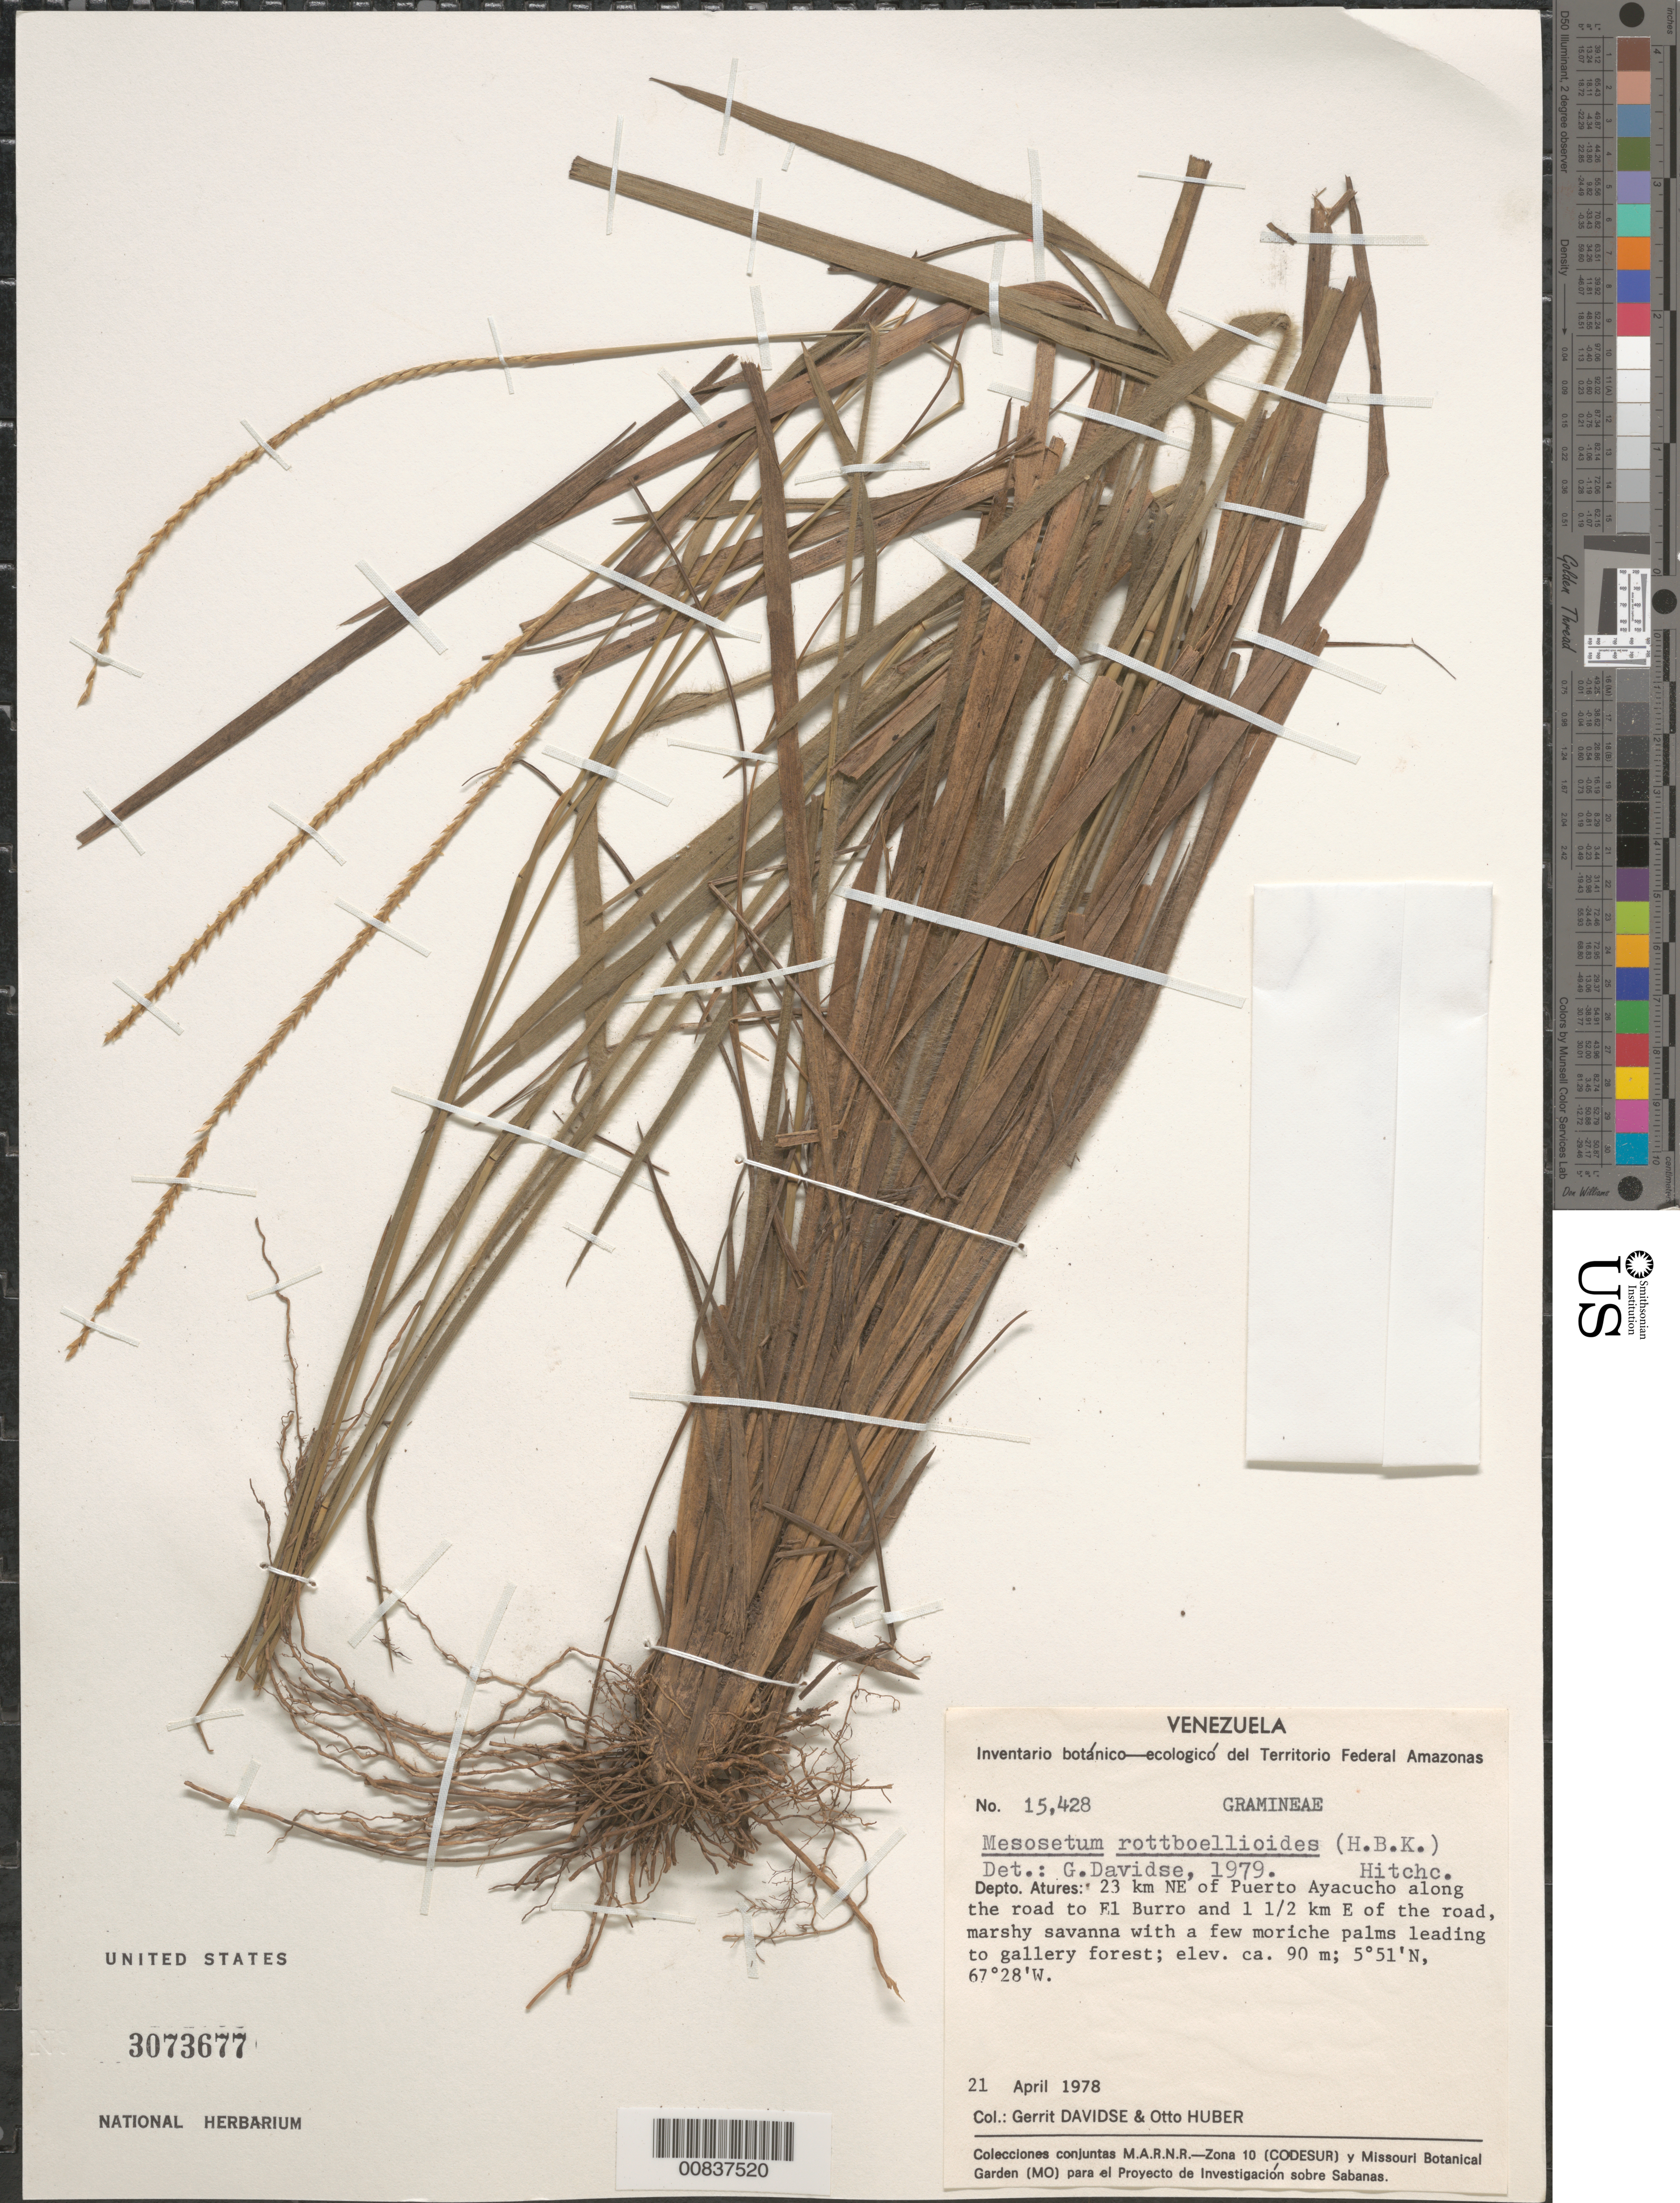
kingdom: Plantae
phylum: Tracheophyta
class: Liliopsida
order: Poales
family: Poaceae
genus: Mesosetum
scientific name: Mesosetum rottboellioides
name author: (Kunth) Hitchc.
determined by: Davidse, Gerrit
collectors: G. Davidse & O. Huber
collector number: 15428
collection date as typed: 21-Apr-78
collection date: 1978-04-21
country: Venezuela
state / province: Amazonas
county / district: Atures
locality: Puerto Ayacucho, 23 km NE of along the road to El Burro, and 1.5 km E of the road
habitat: Marshy savanna with a few moriche palms leading to gallery forest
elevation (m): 90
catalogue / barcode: US 3073677